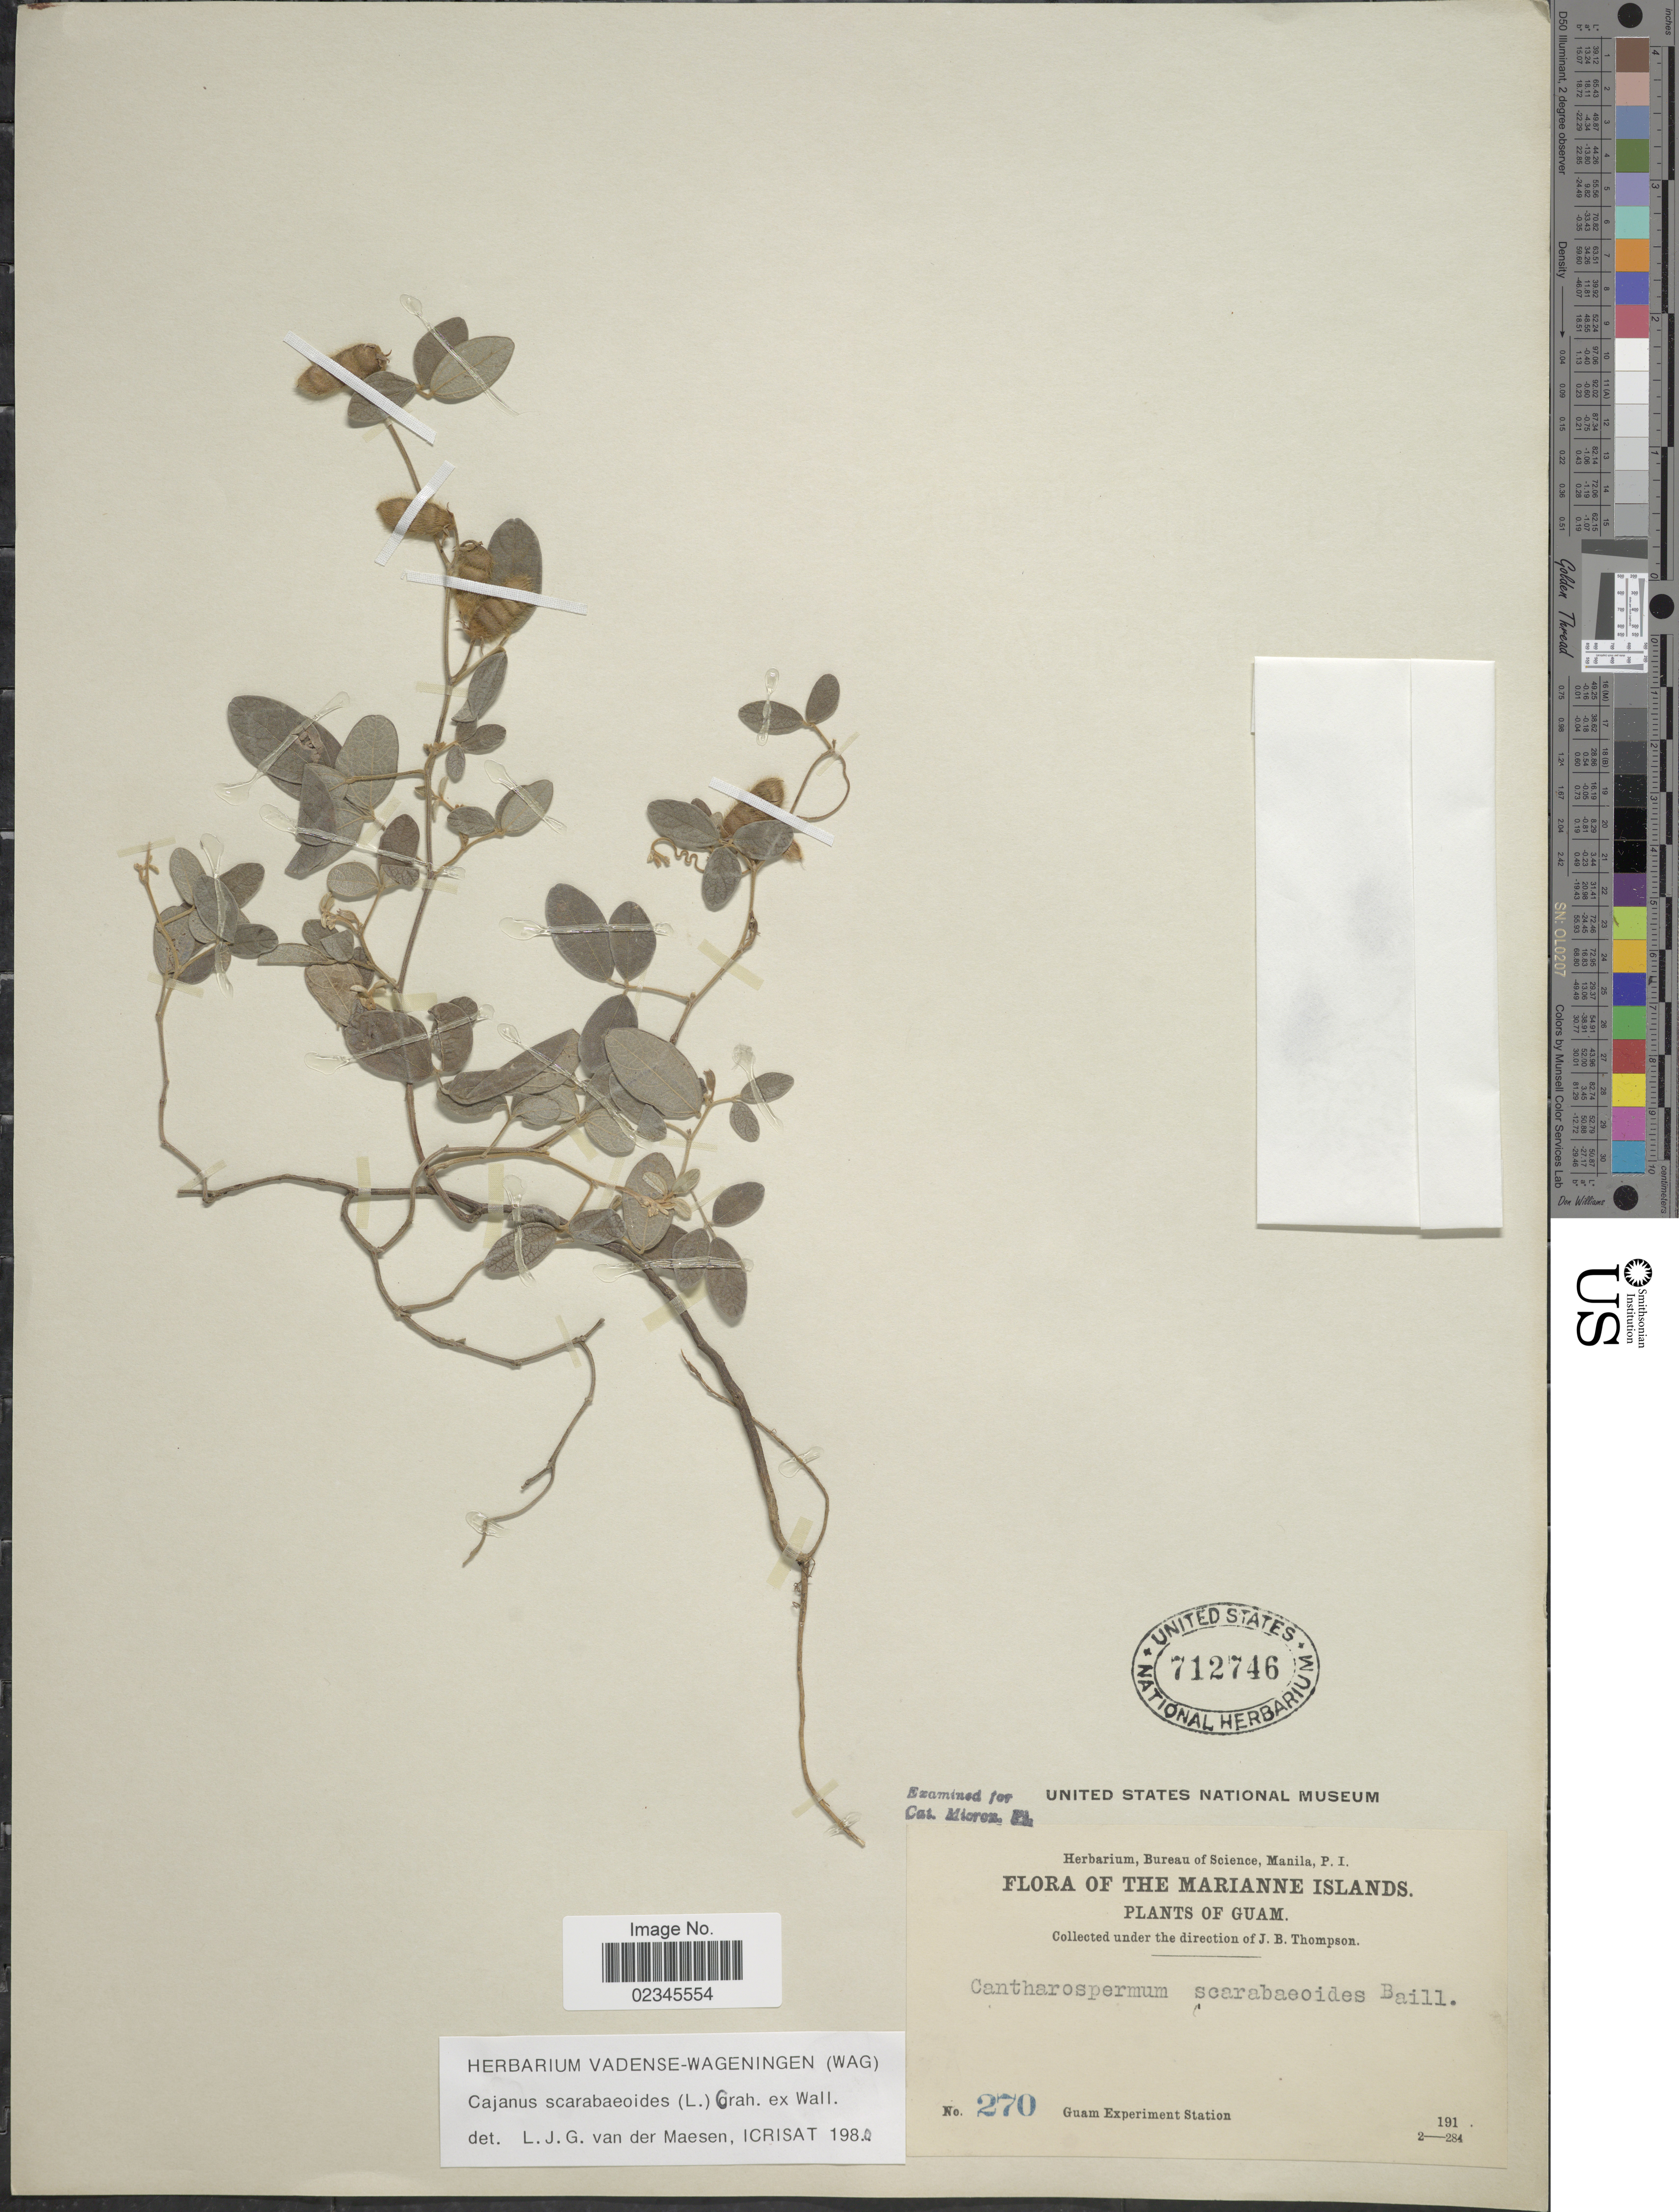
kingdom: Plantae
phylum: Tracheophyta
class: Magnoliopsida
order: Fabales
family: Fabaceae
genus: Cajanus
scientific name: Cajanus scarabaeoides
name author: (L.) Thou. ex Graham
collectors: ex Guam exp. Sta.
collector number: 270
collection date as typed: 191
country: Guam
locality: Marianne Islands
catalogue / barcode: US 712746